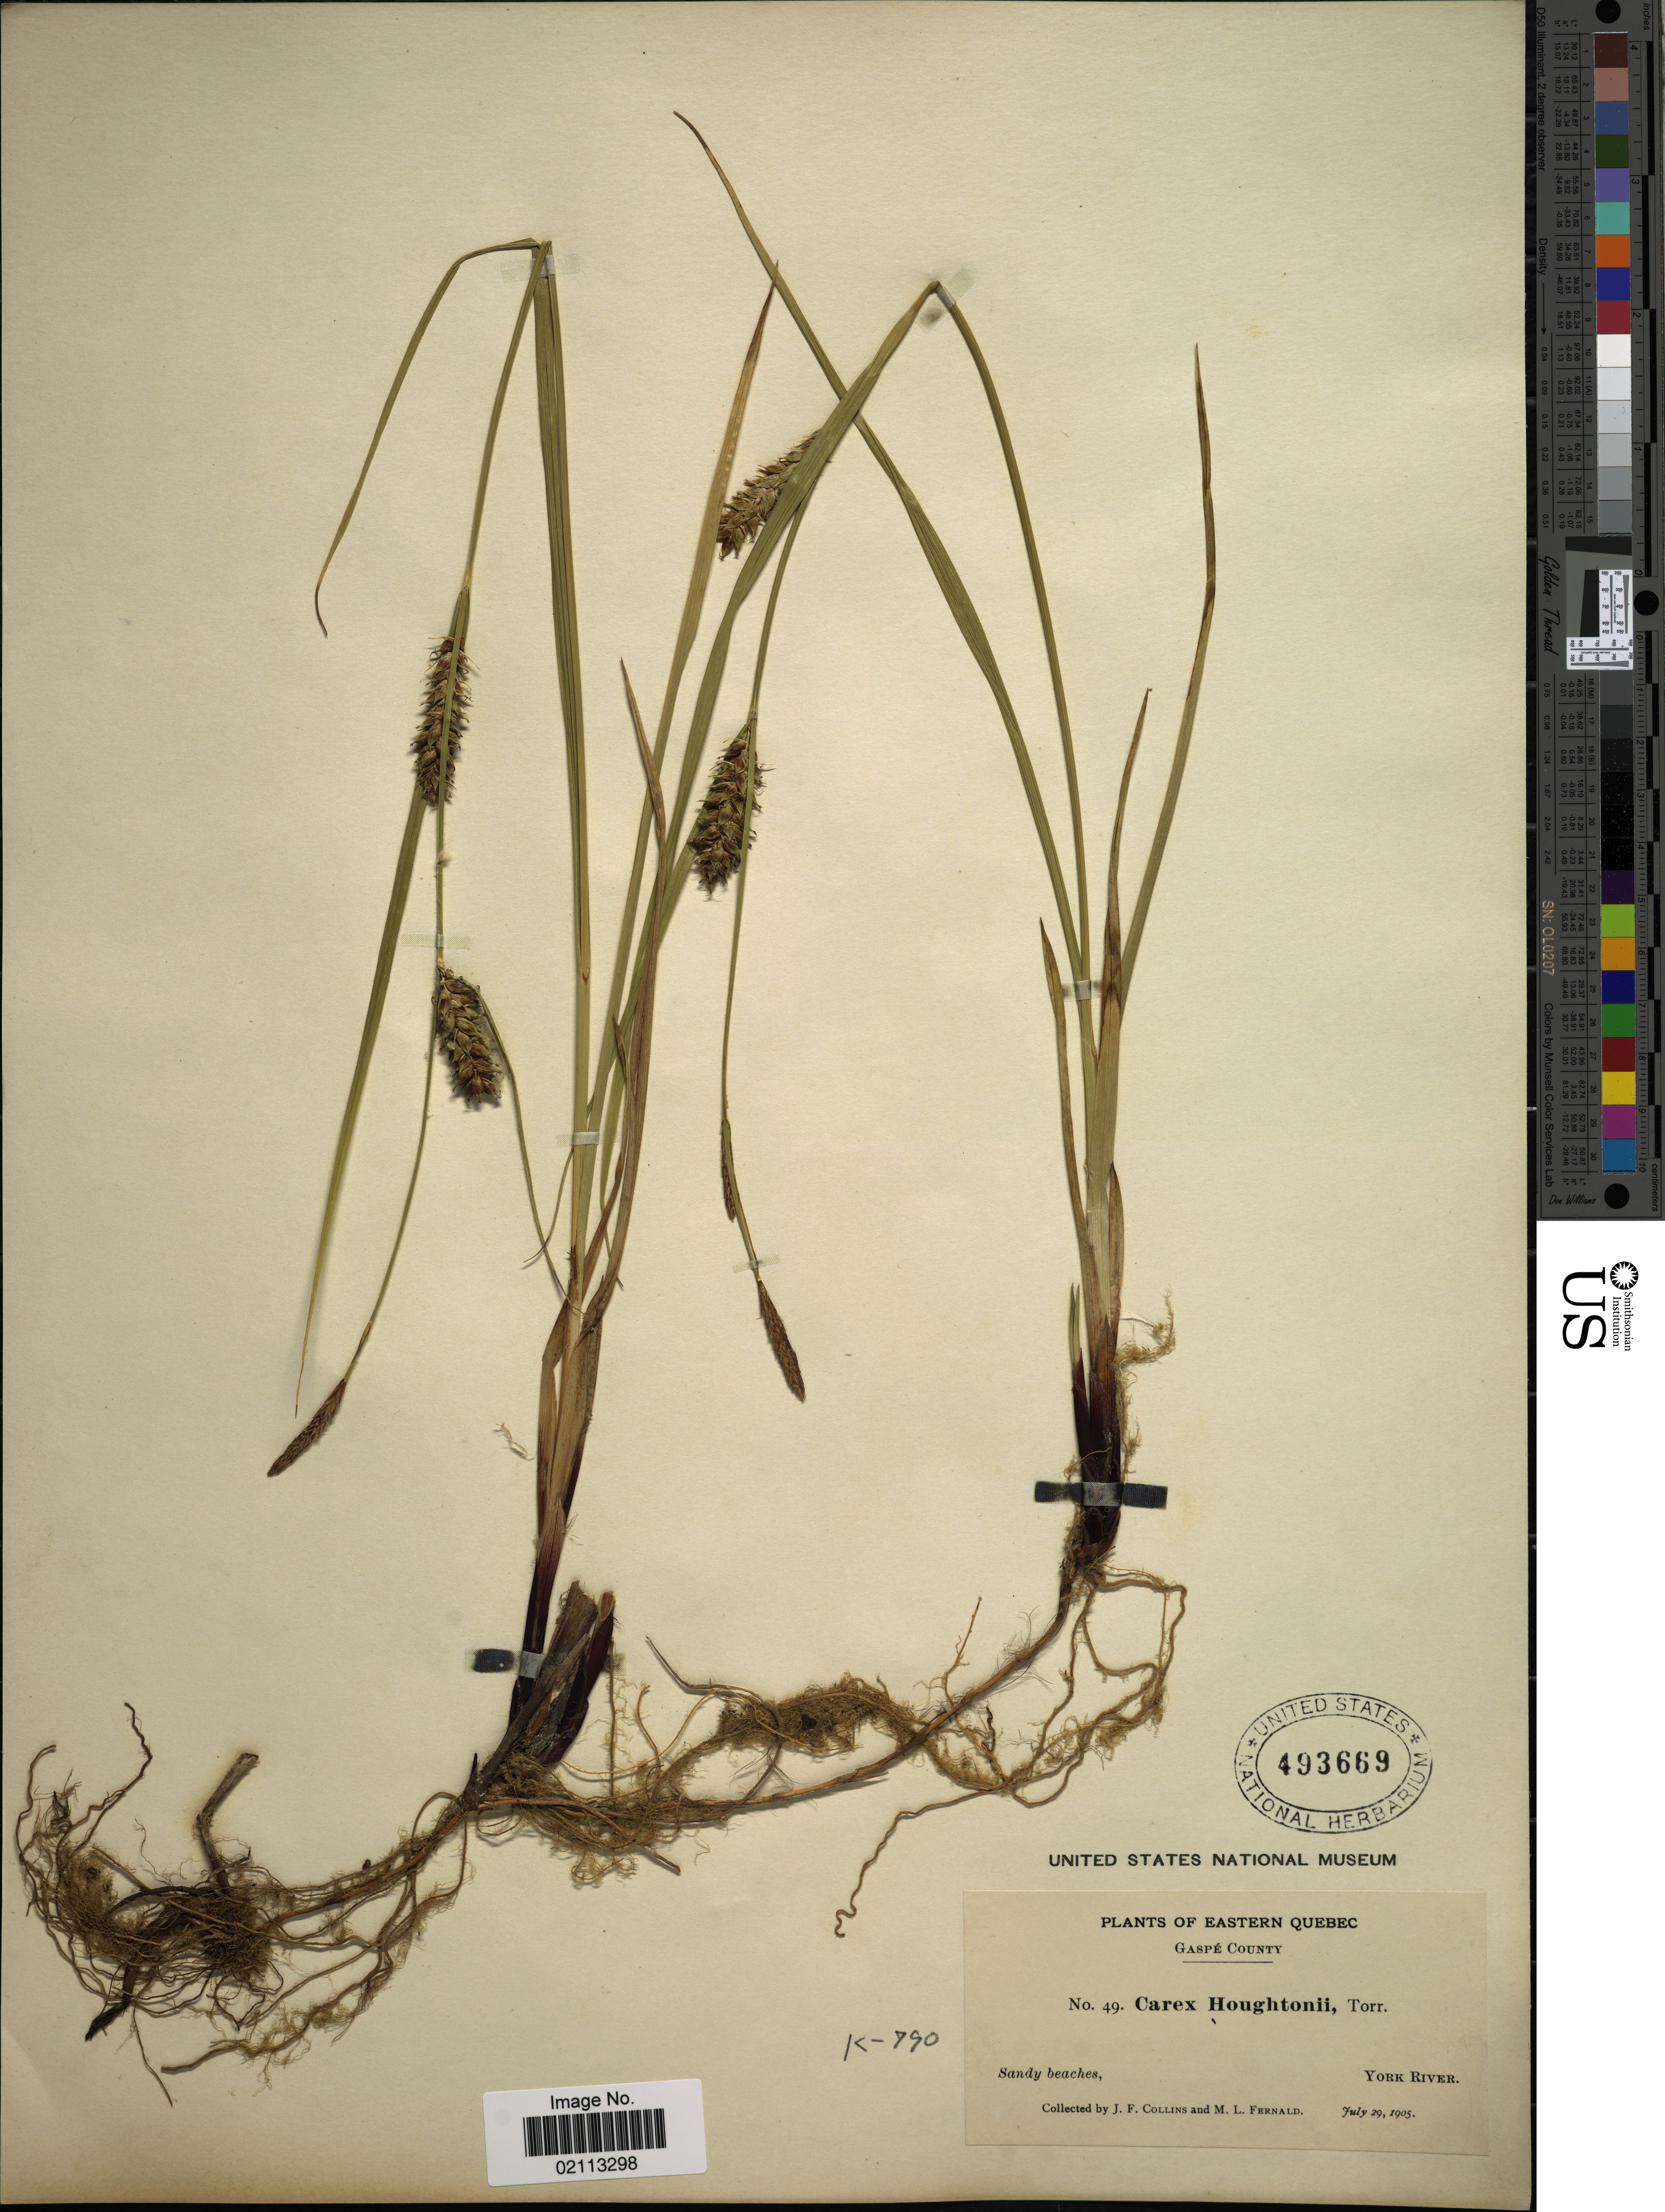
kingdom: Plantae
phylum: Tracheophyta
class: Liliopsida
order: Poales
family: Cyperaceae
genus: Carex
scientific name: Carex houghtoniana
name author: Torr. ex Dewey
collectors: J. Collins & M. L. Fernald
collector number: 49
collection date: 1905-07-29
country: Canada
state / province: Quebec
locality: Eastern Quebec, Gaspé County, Sandy beaches, York River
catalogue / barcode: US 493669